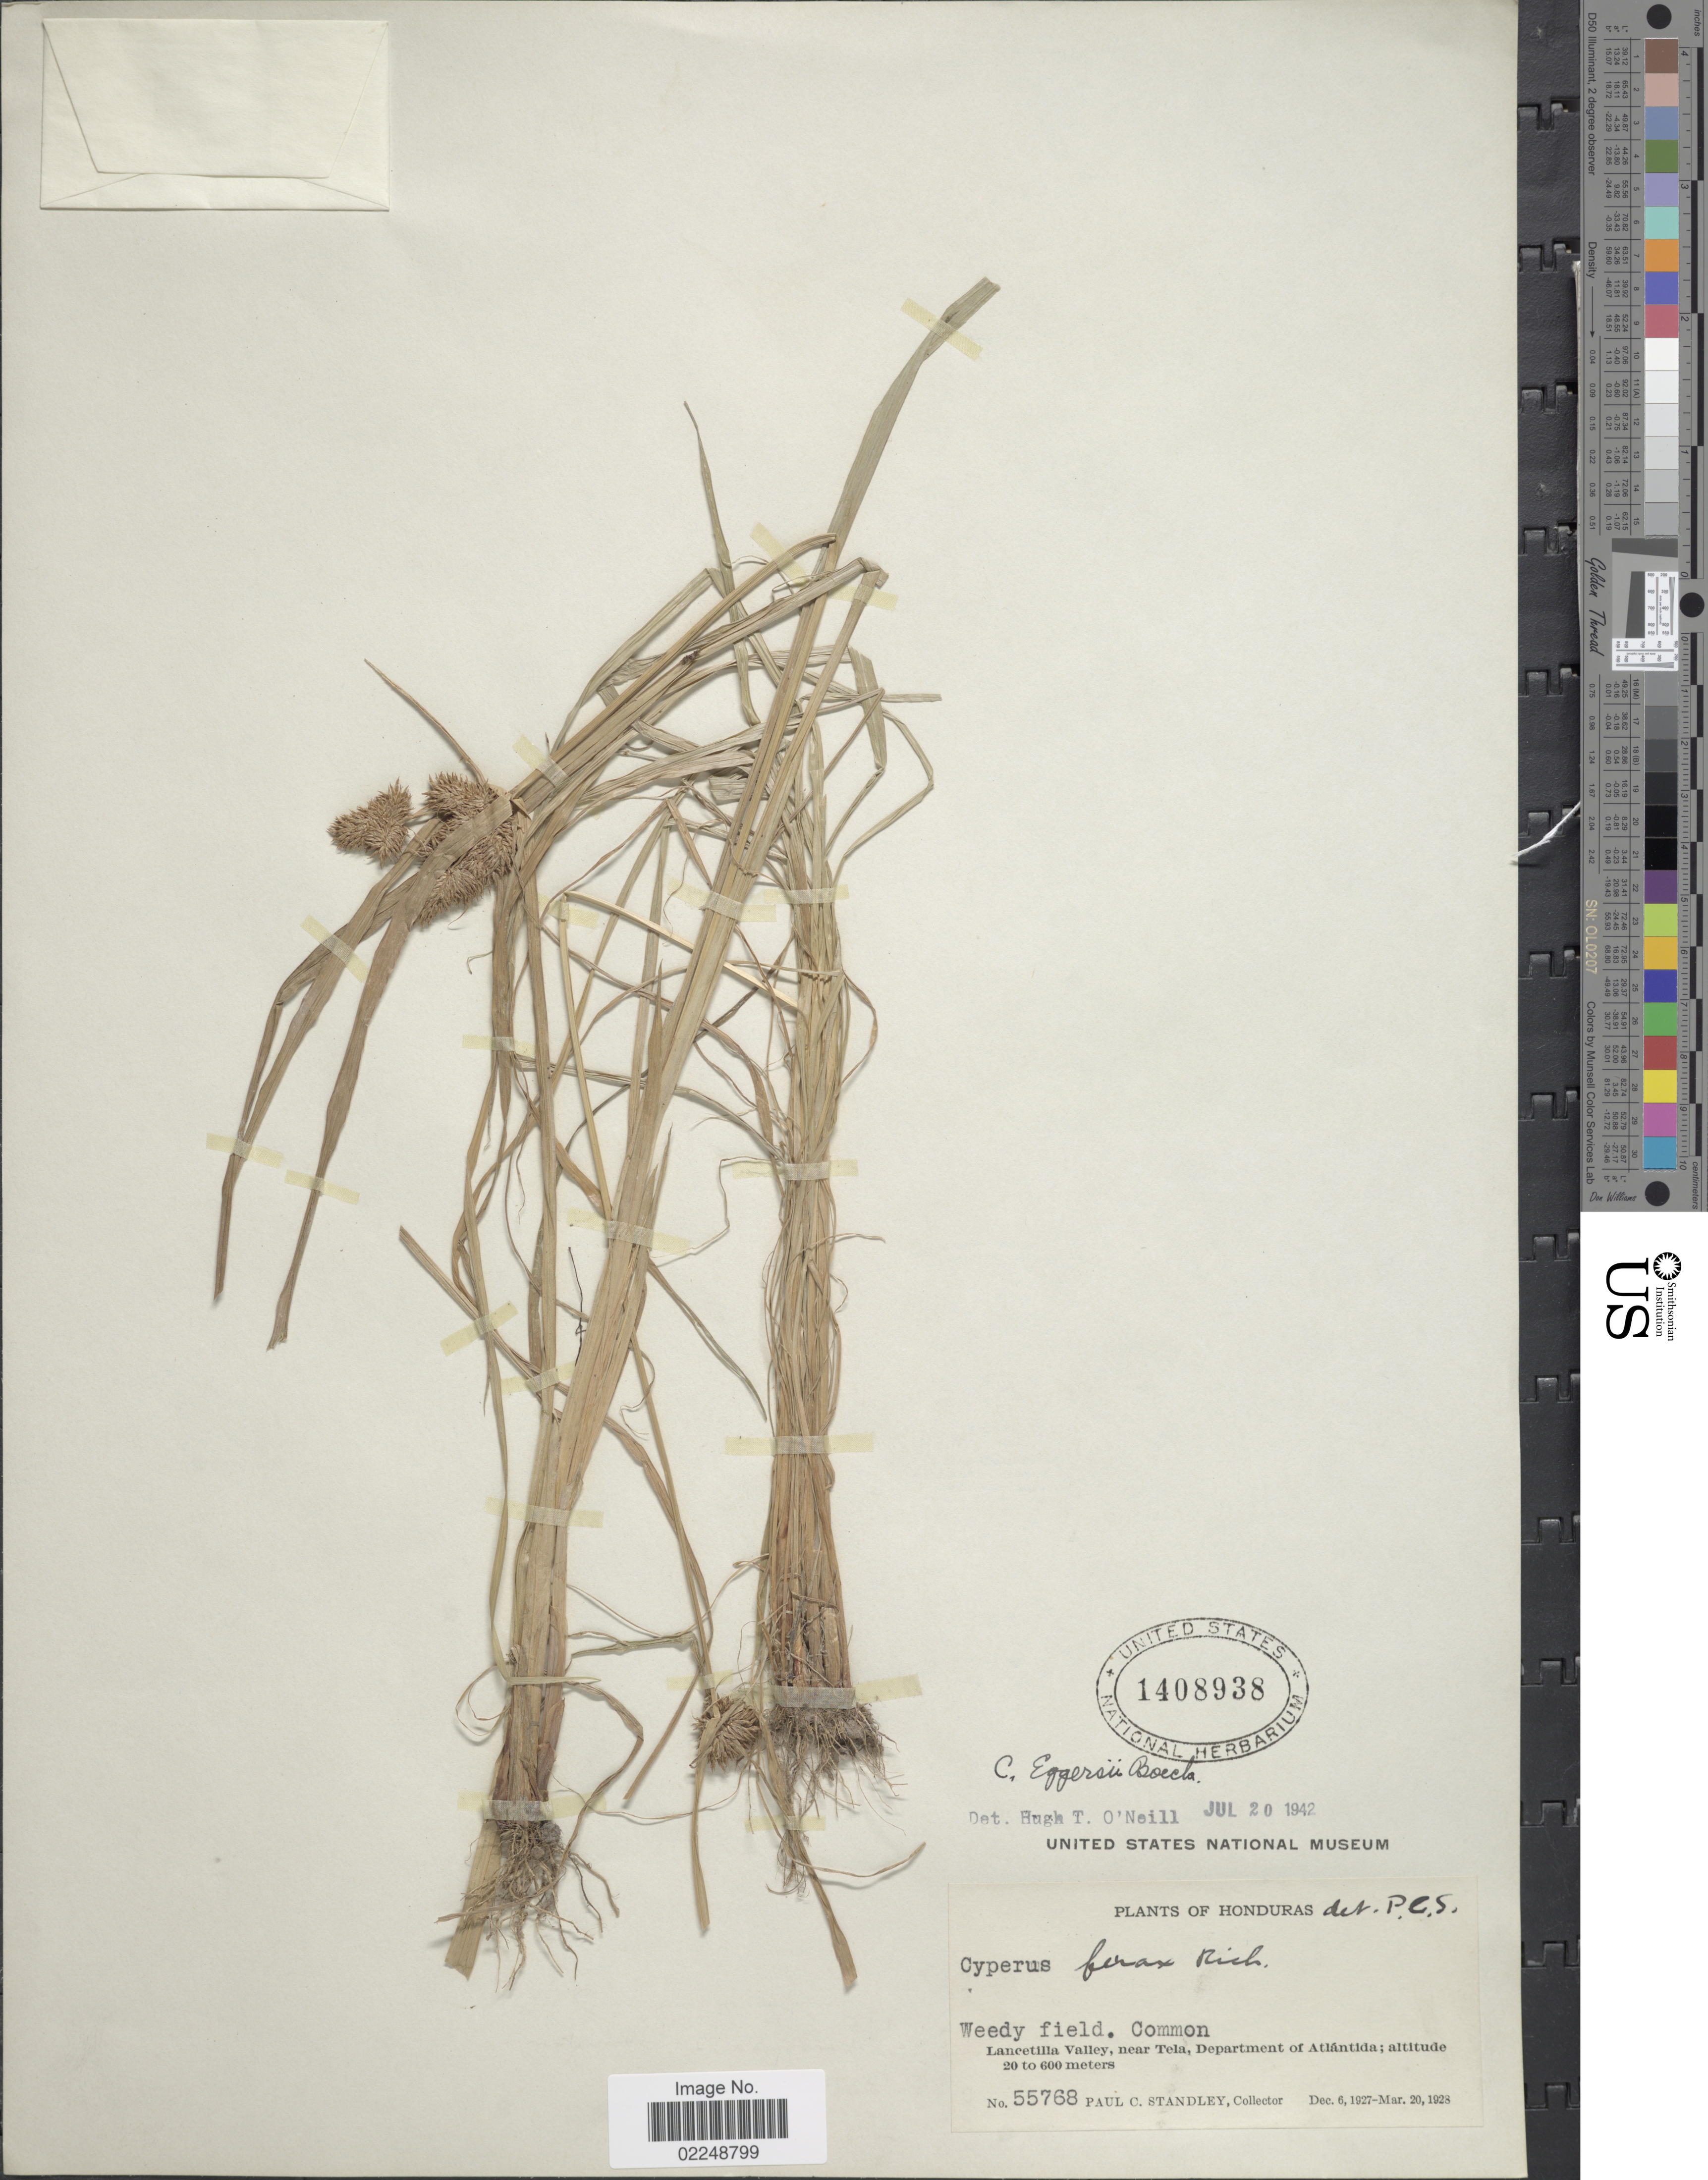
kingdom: Plantae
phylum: Tracheophyta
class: Liliopsida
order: Poales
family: Cyperaceae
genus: Cyperus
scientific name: Cyperus eggersii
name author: Boeckeler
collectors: P. C. Standley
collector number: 55768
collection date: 1927-12-06/1928-03-20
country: Honduras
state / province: Atlántida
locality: Lancetilla Valley, near Tela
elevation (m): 20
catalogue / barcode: US 1408938